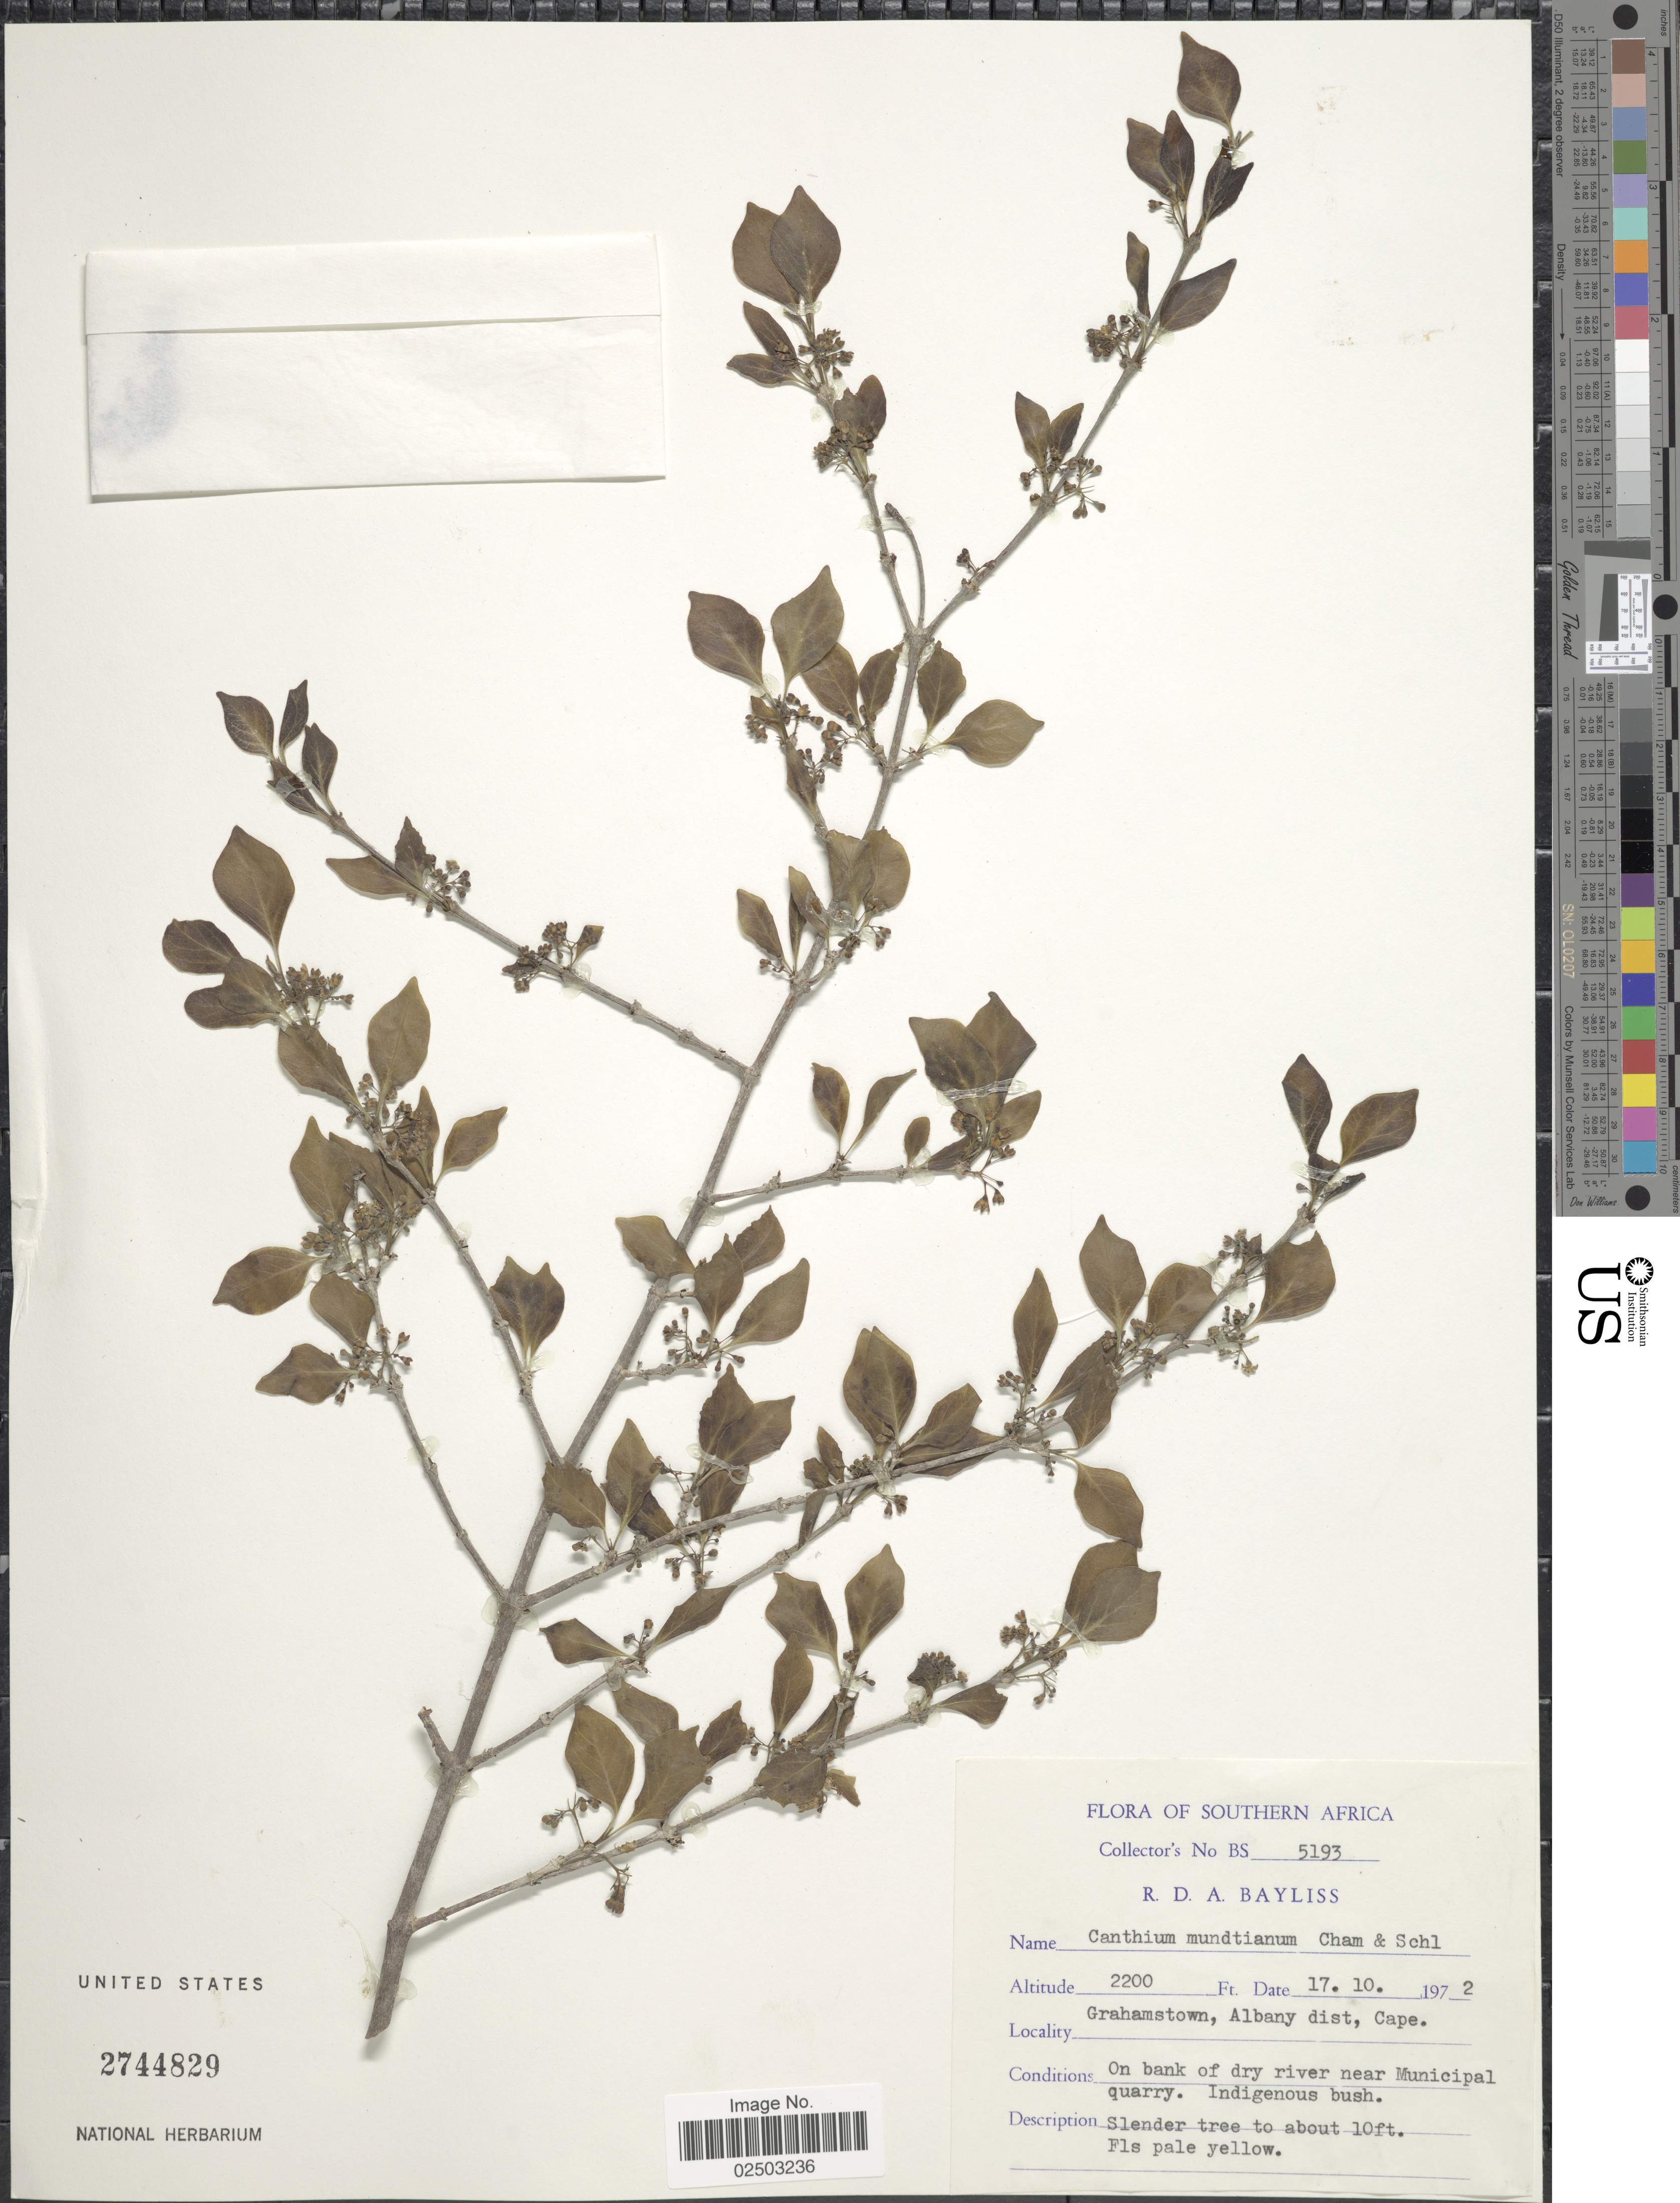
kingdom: Plantae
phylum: Tracheophyta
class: Magnoliopsida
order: Gentianales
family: Rubiaceae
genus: Canthium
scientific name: Canthium mundianum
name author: Cham. & Schltdl.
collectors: R. Bayliss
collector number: BS5193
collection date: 1972-10-17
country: South Africa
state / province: Eastern Cape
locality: Southern Africa, Grahamstown, Albany dist., on bank of dry river near Municipal quarry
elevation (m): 671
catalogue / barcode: US 2744829